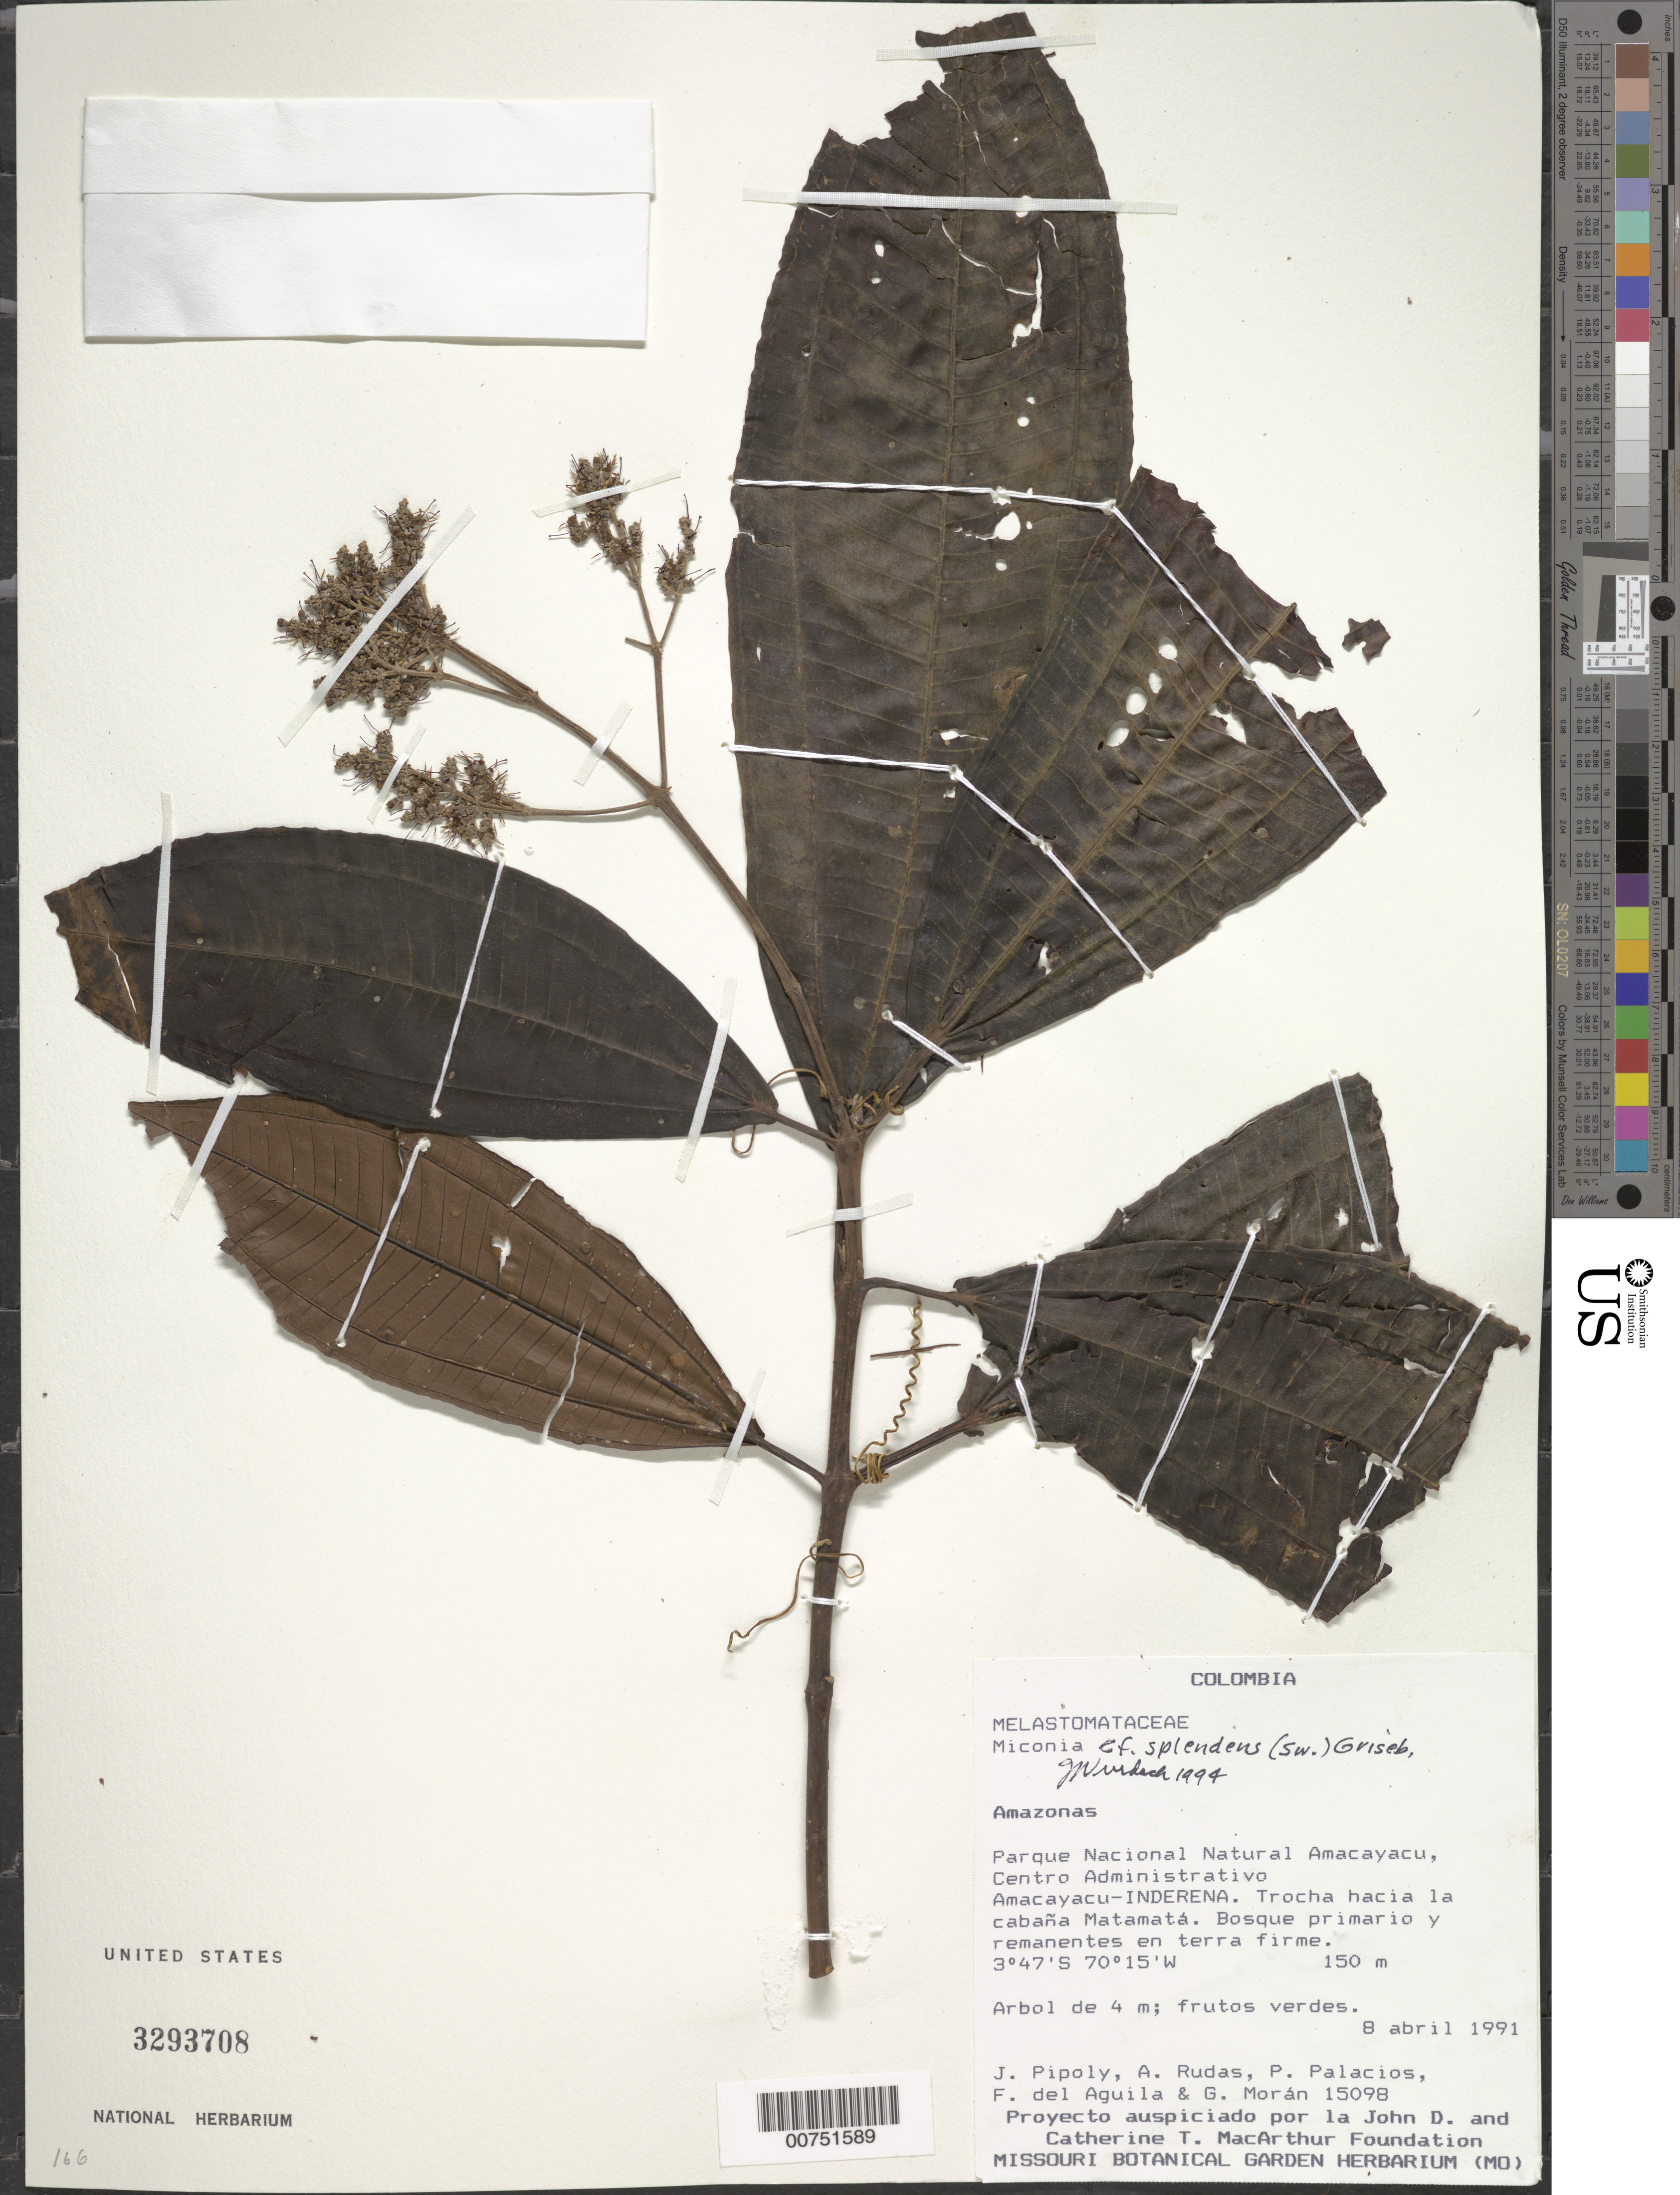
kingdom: Plantae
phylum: Tracheophyta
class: Magnoliopsida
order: Myrtales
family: Melastomataceae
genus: Miconia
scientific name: Miconia splendens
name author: (Sw.) Griseb.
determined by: Wurdack, John J., (US), US (UNITED STATES)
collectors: J. J. Pipoly, A. Rudas, P. Palacios, F. Aguila & G. Moran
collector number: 15098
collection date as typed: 8-Apr-91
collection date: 1991-04-08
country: Colombia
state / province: Bolívar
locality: Parque Nacional Natural Amacayacu, Centro Administrativo Amacayacu - INDERENA; trocha hacia la cabana Matamata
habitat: Bosque primario y remanentes en tierra firme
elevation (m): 150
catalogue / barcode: US 3293708